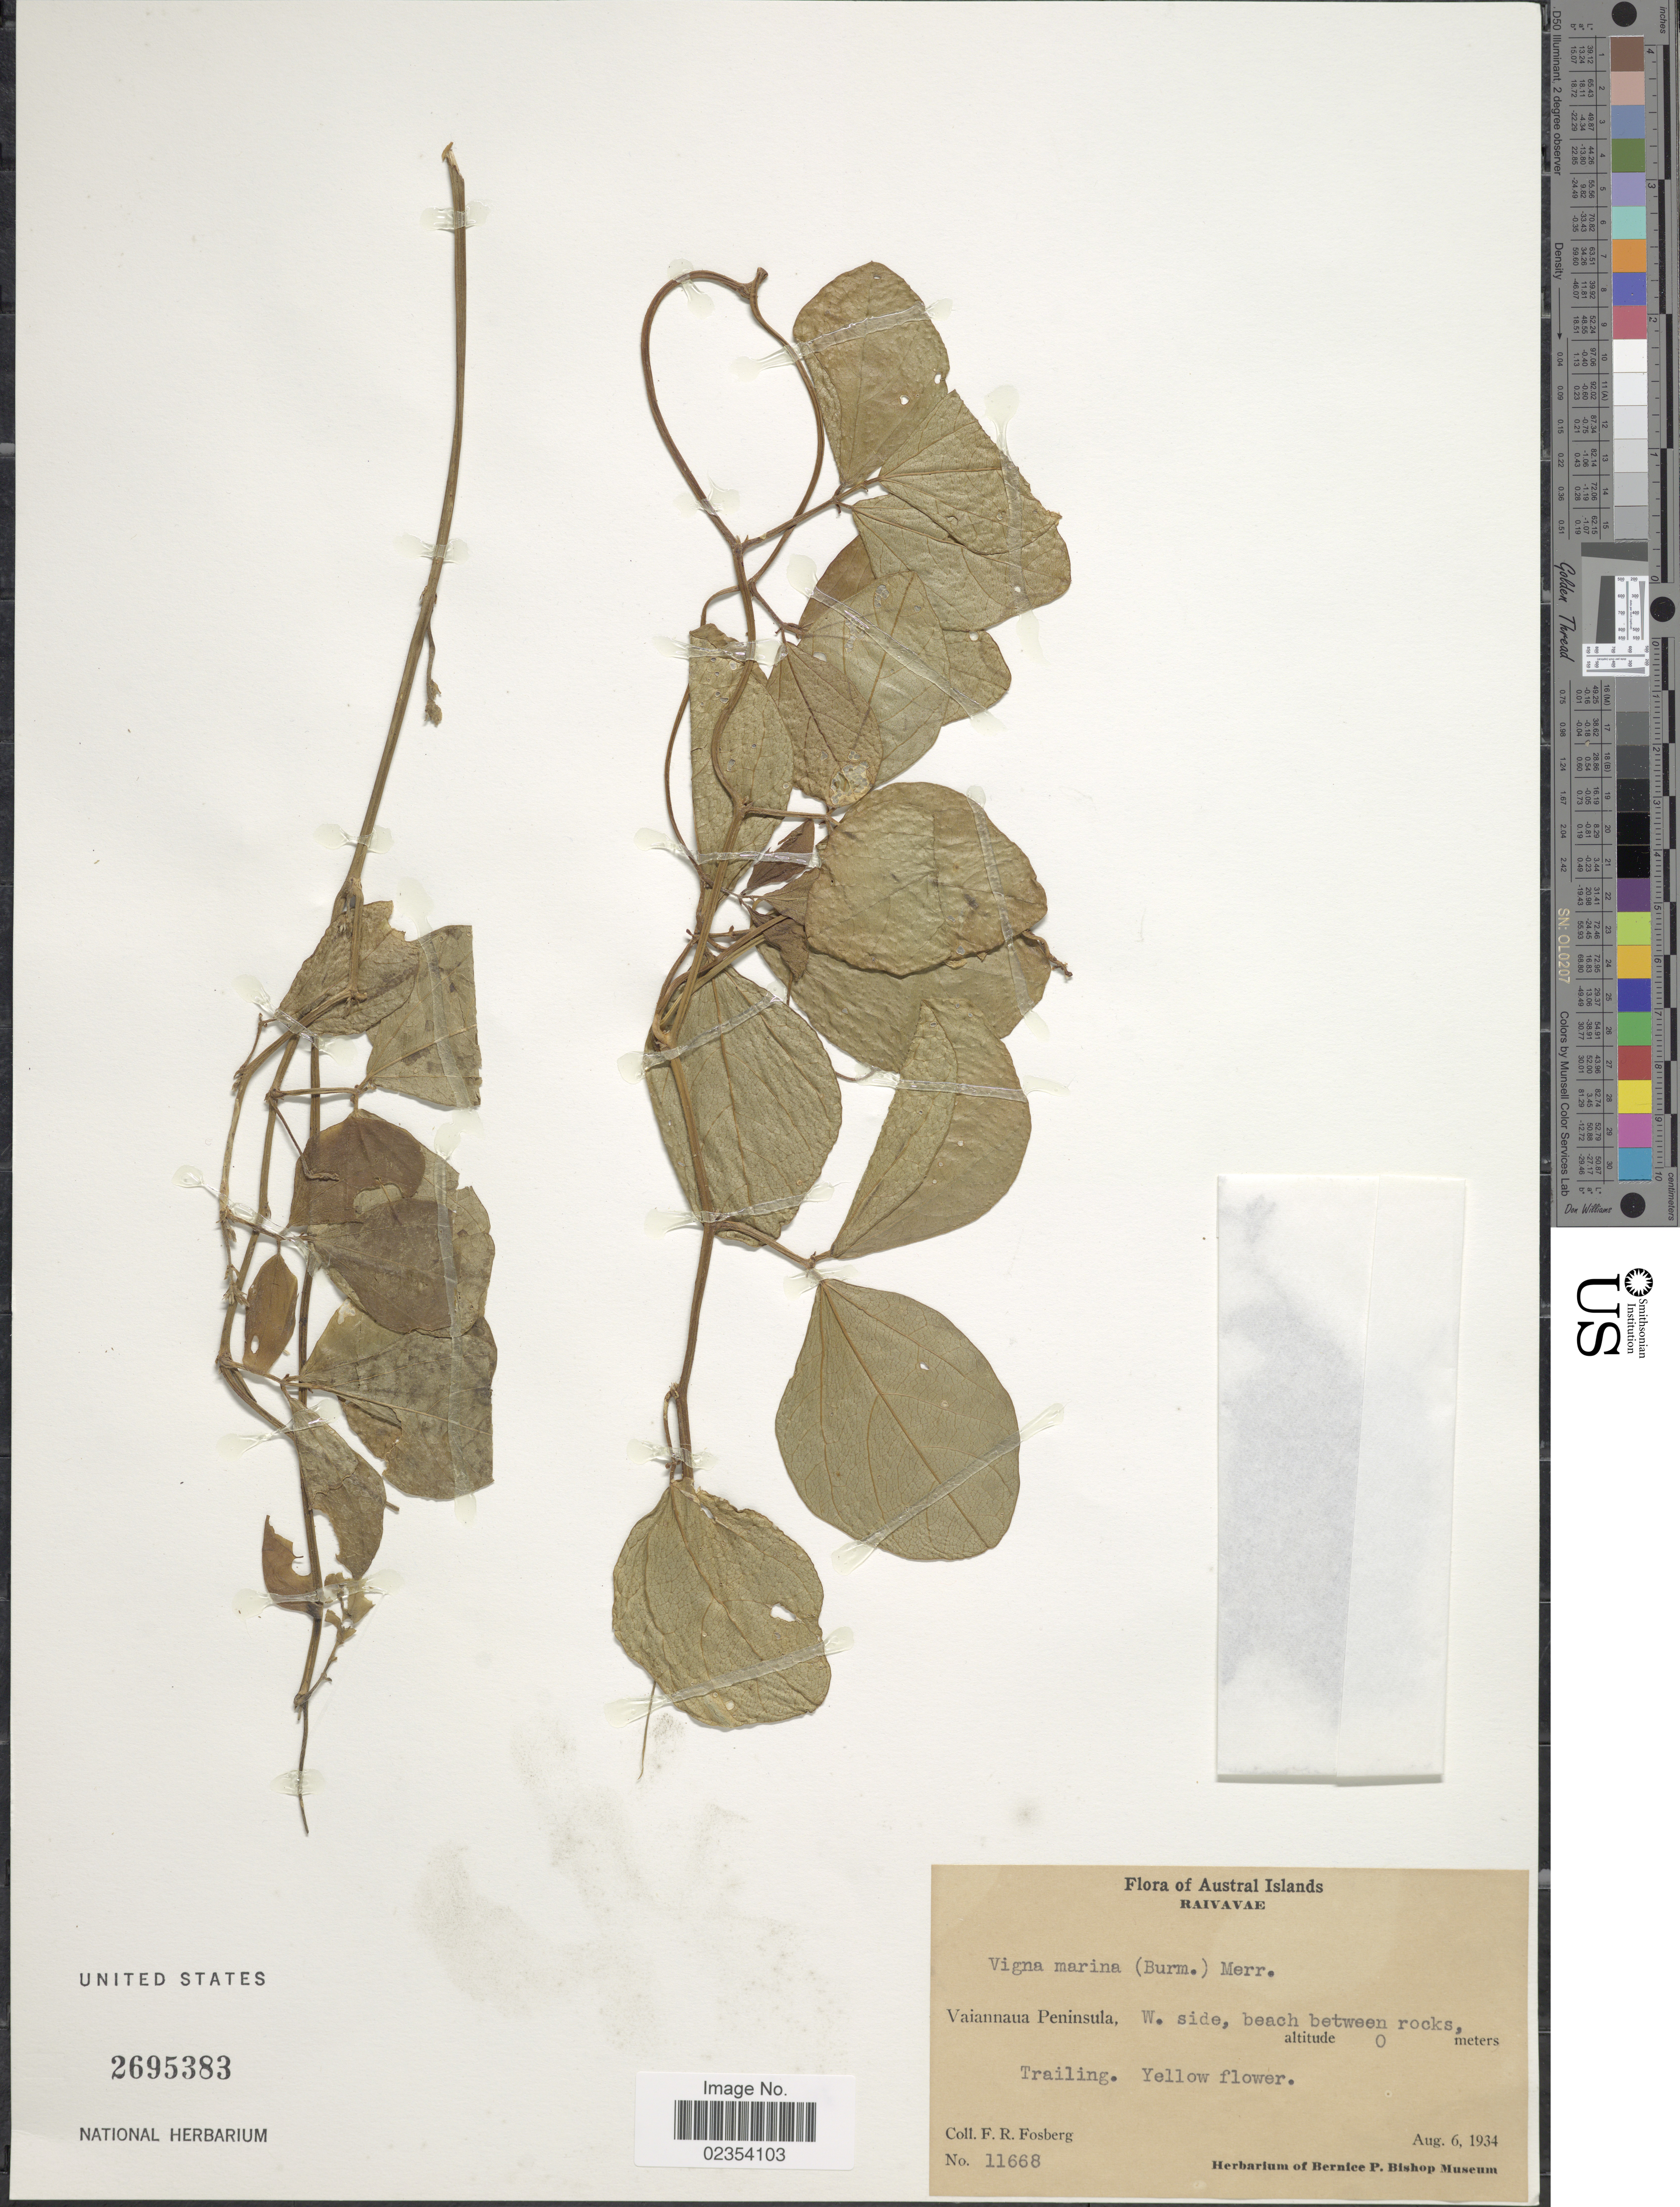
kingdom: Plantae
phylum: Tracheophyta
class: Magnoliopsida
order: Fabales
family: Fabaceae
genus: Vigna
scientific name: Vigna marina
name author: (Burm.) Merr.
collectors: F. R. Fosberg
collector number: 11668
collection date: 1934-08-06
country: French Polynesia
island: Raivavae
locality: Austral Islands. Raivavae. Vaiannaua Peninsula, W. side, beach between rocks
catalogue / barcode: US 2695383